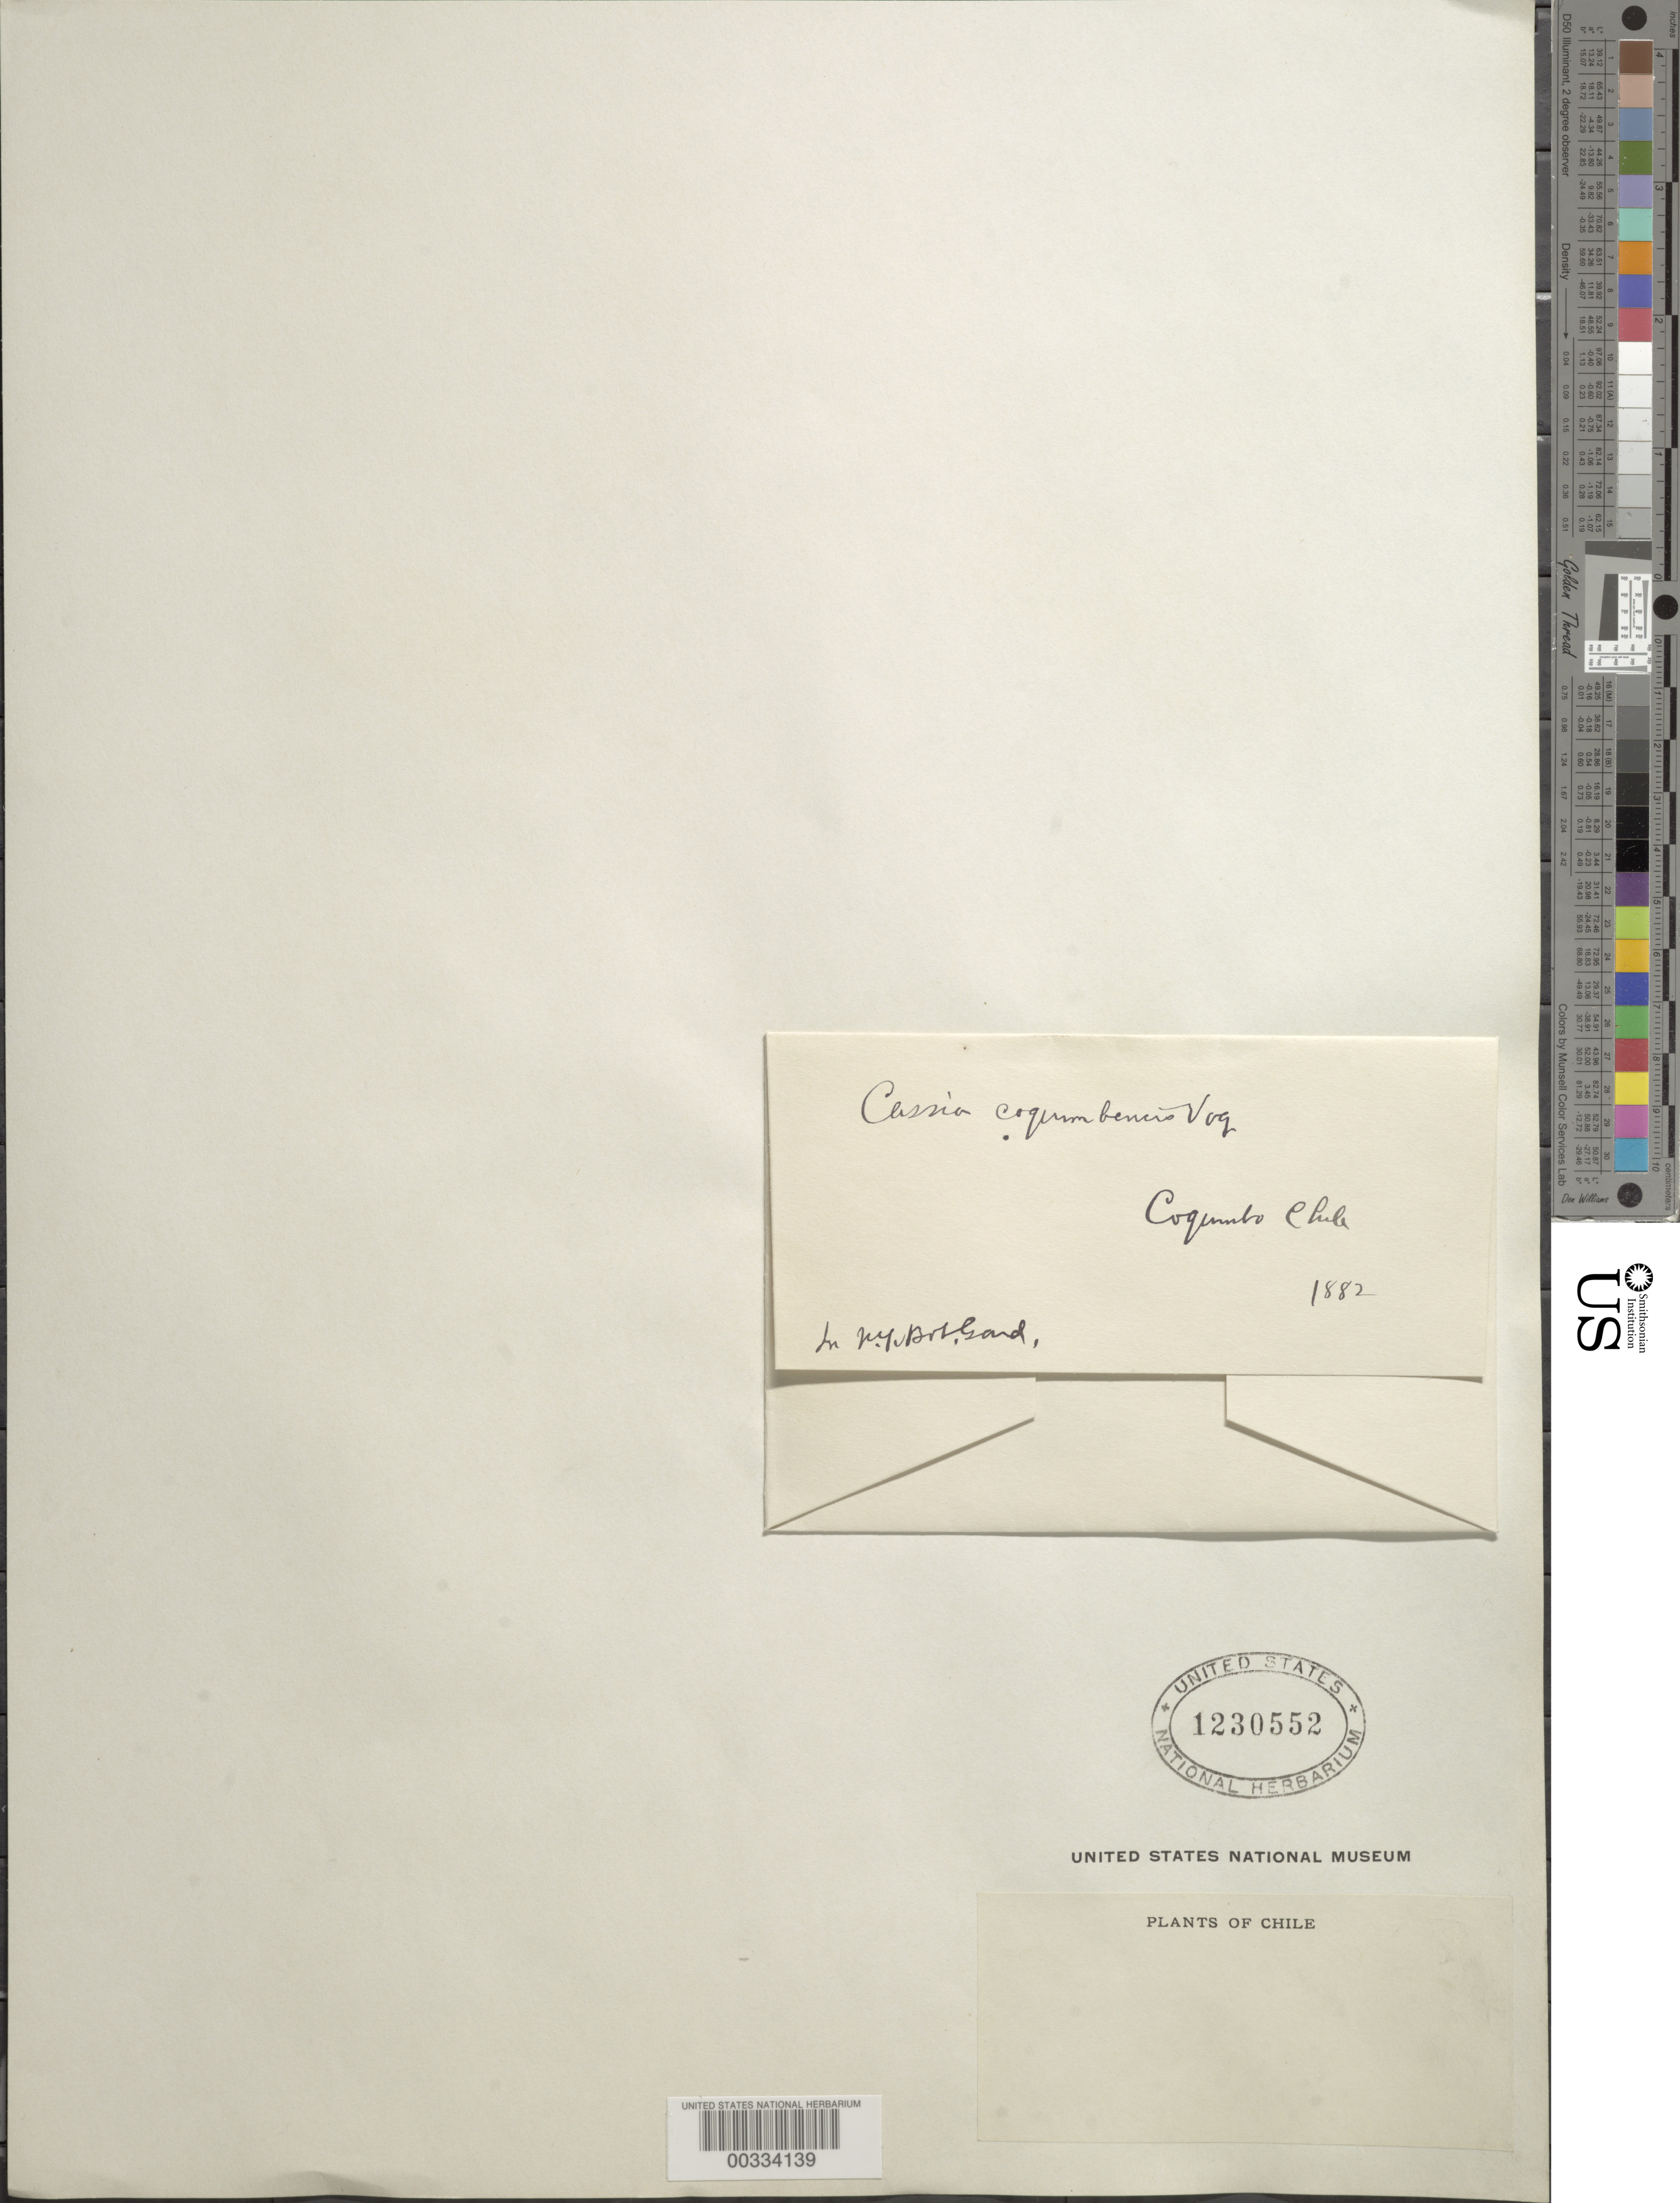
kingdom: Plantae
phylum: Tracheophyta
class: Magnoliopsida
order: Fabales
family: Fabaceae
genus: Senna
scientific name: Senna cumingii var. coquimbensis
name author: (Vogel) H.S. Irwin & Barneby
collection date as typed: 1882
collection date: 1882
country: Chile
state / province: Coquimbo (IV)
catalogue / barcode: US 1230552